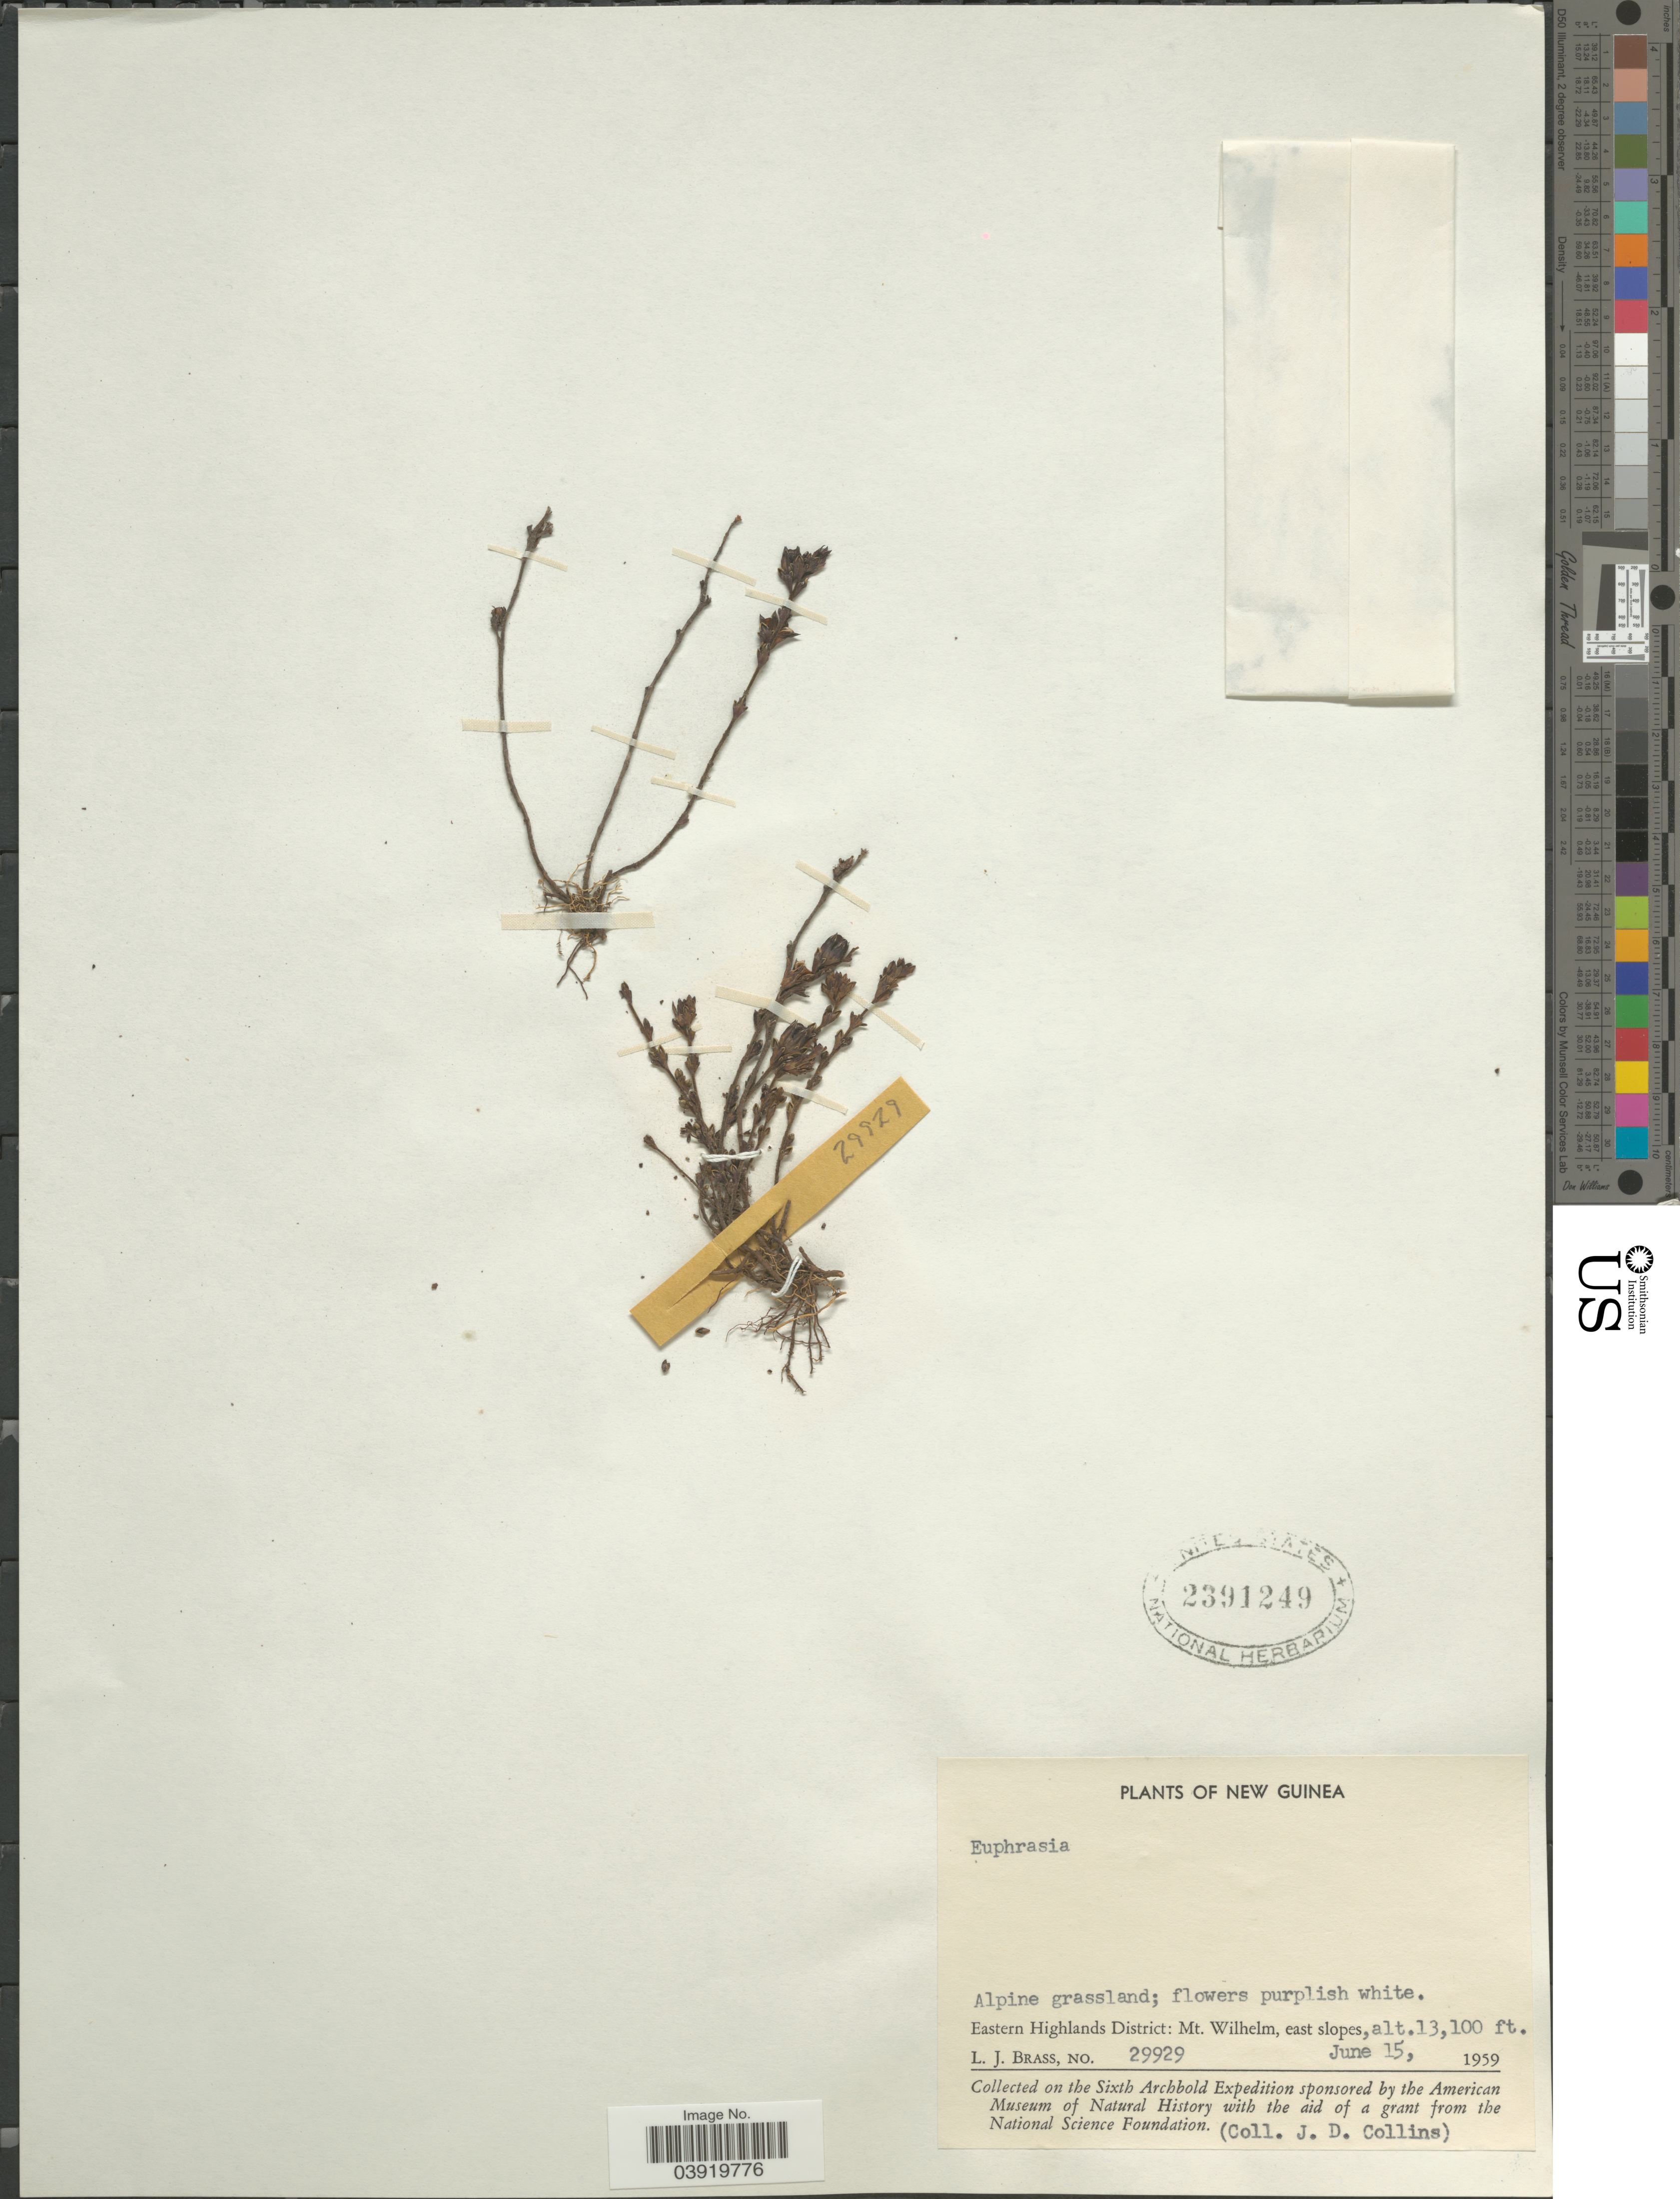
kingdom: Plantae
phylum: Tracheophyta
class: Magnoliopsida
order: Lamiales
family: Orobanchaceae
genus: Euphrasia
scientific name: Euphrasia sp.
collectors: L. J. Brass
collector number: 29929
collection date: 1959-06-15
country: Papua New Guinea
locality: New Guinea. Eastern Highlands District: Mt. Wilhelm, east slopes.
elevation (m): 3993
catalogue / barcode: US 2391249